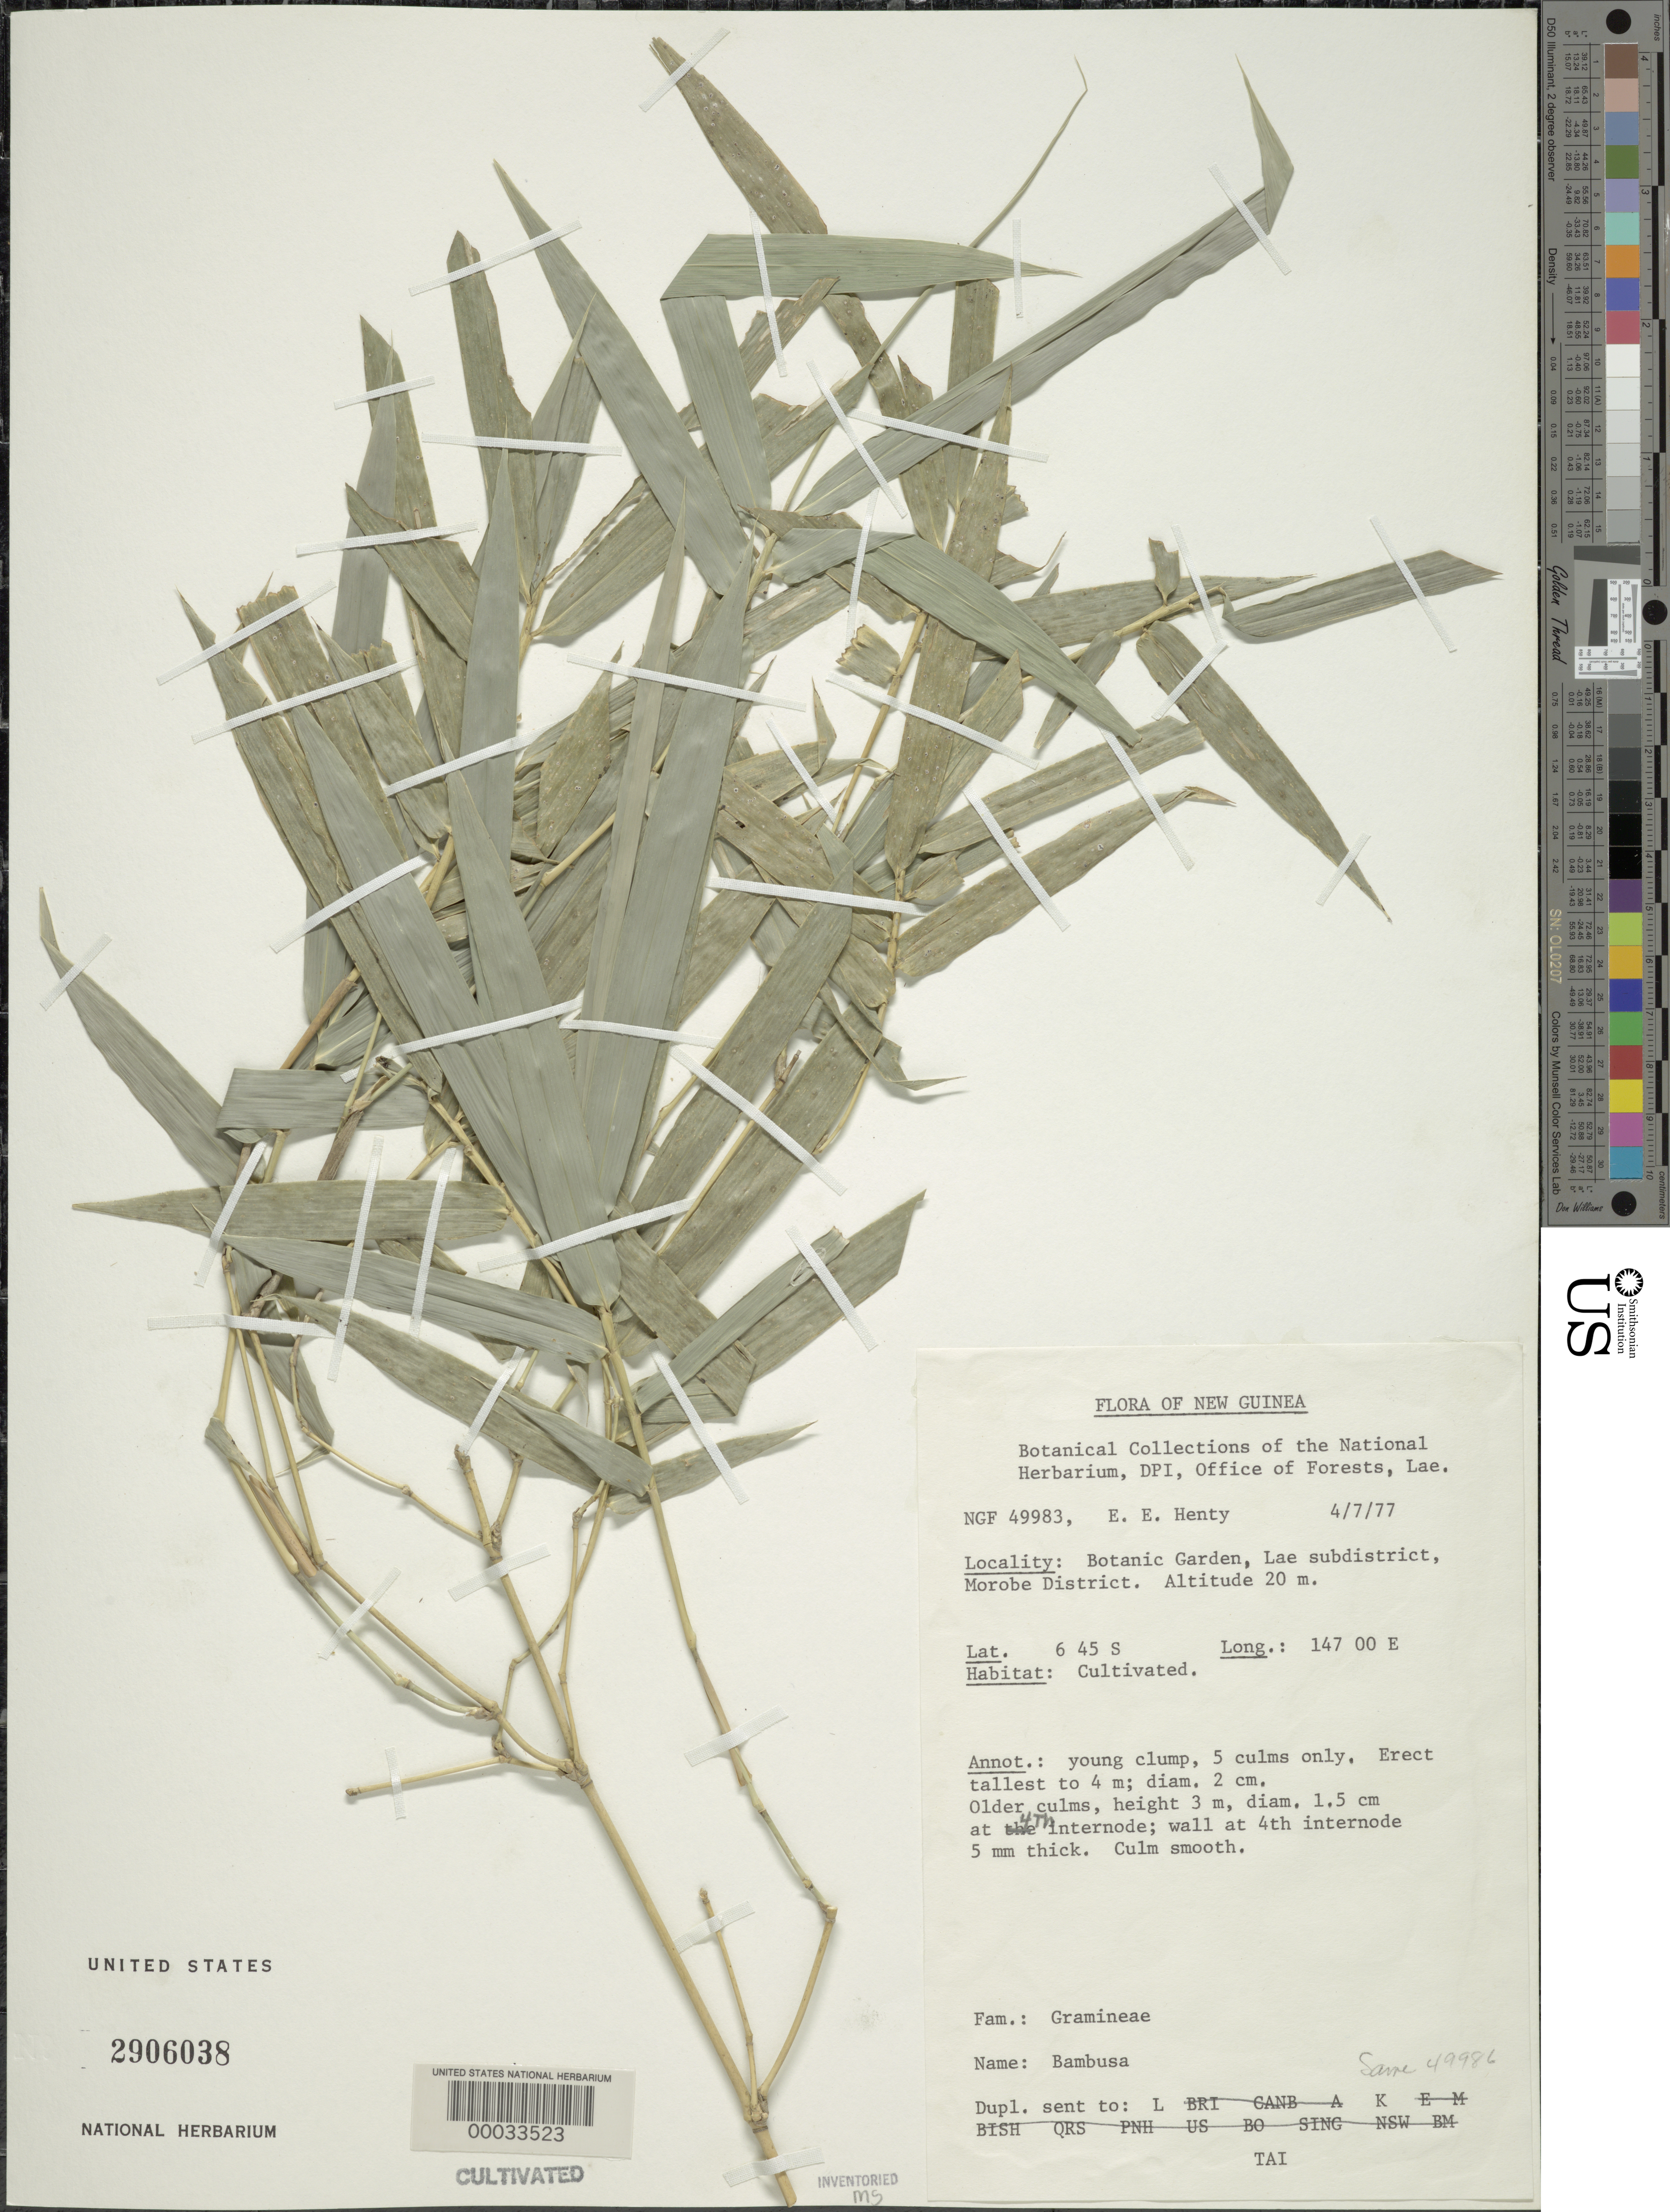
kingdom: Plantae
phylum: Tracheophyta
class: Liliopsida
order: Poales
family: Poaceae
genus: Bambusa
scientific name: Bambusa sp.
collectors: E. Henty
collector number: Ngf 49983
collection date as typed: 04 Jul 1977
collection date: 1977-07-04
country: Papua New Guinea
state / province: Morobe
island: New Guinea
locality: Botanic garden-lae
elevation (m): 20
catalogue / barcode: US 2906038